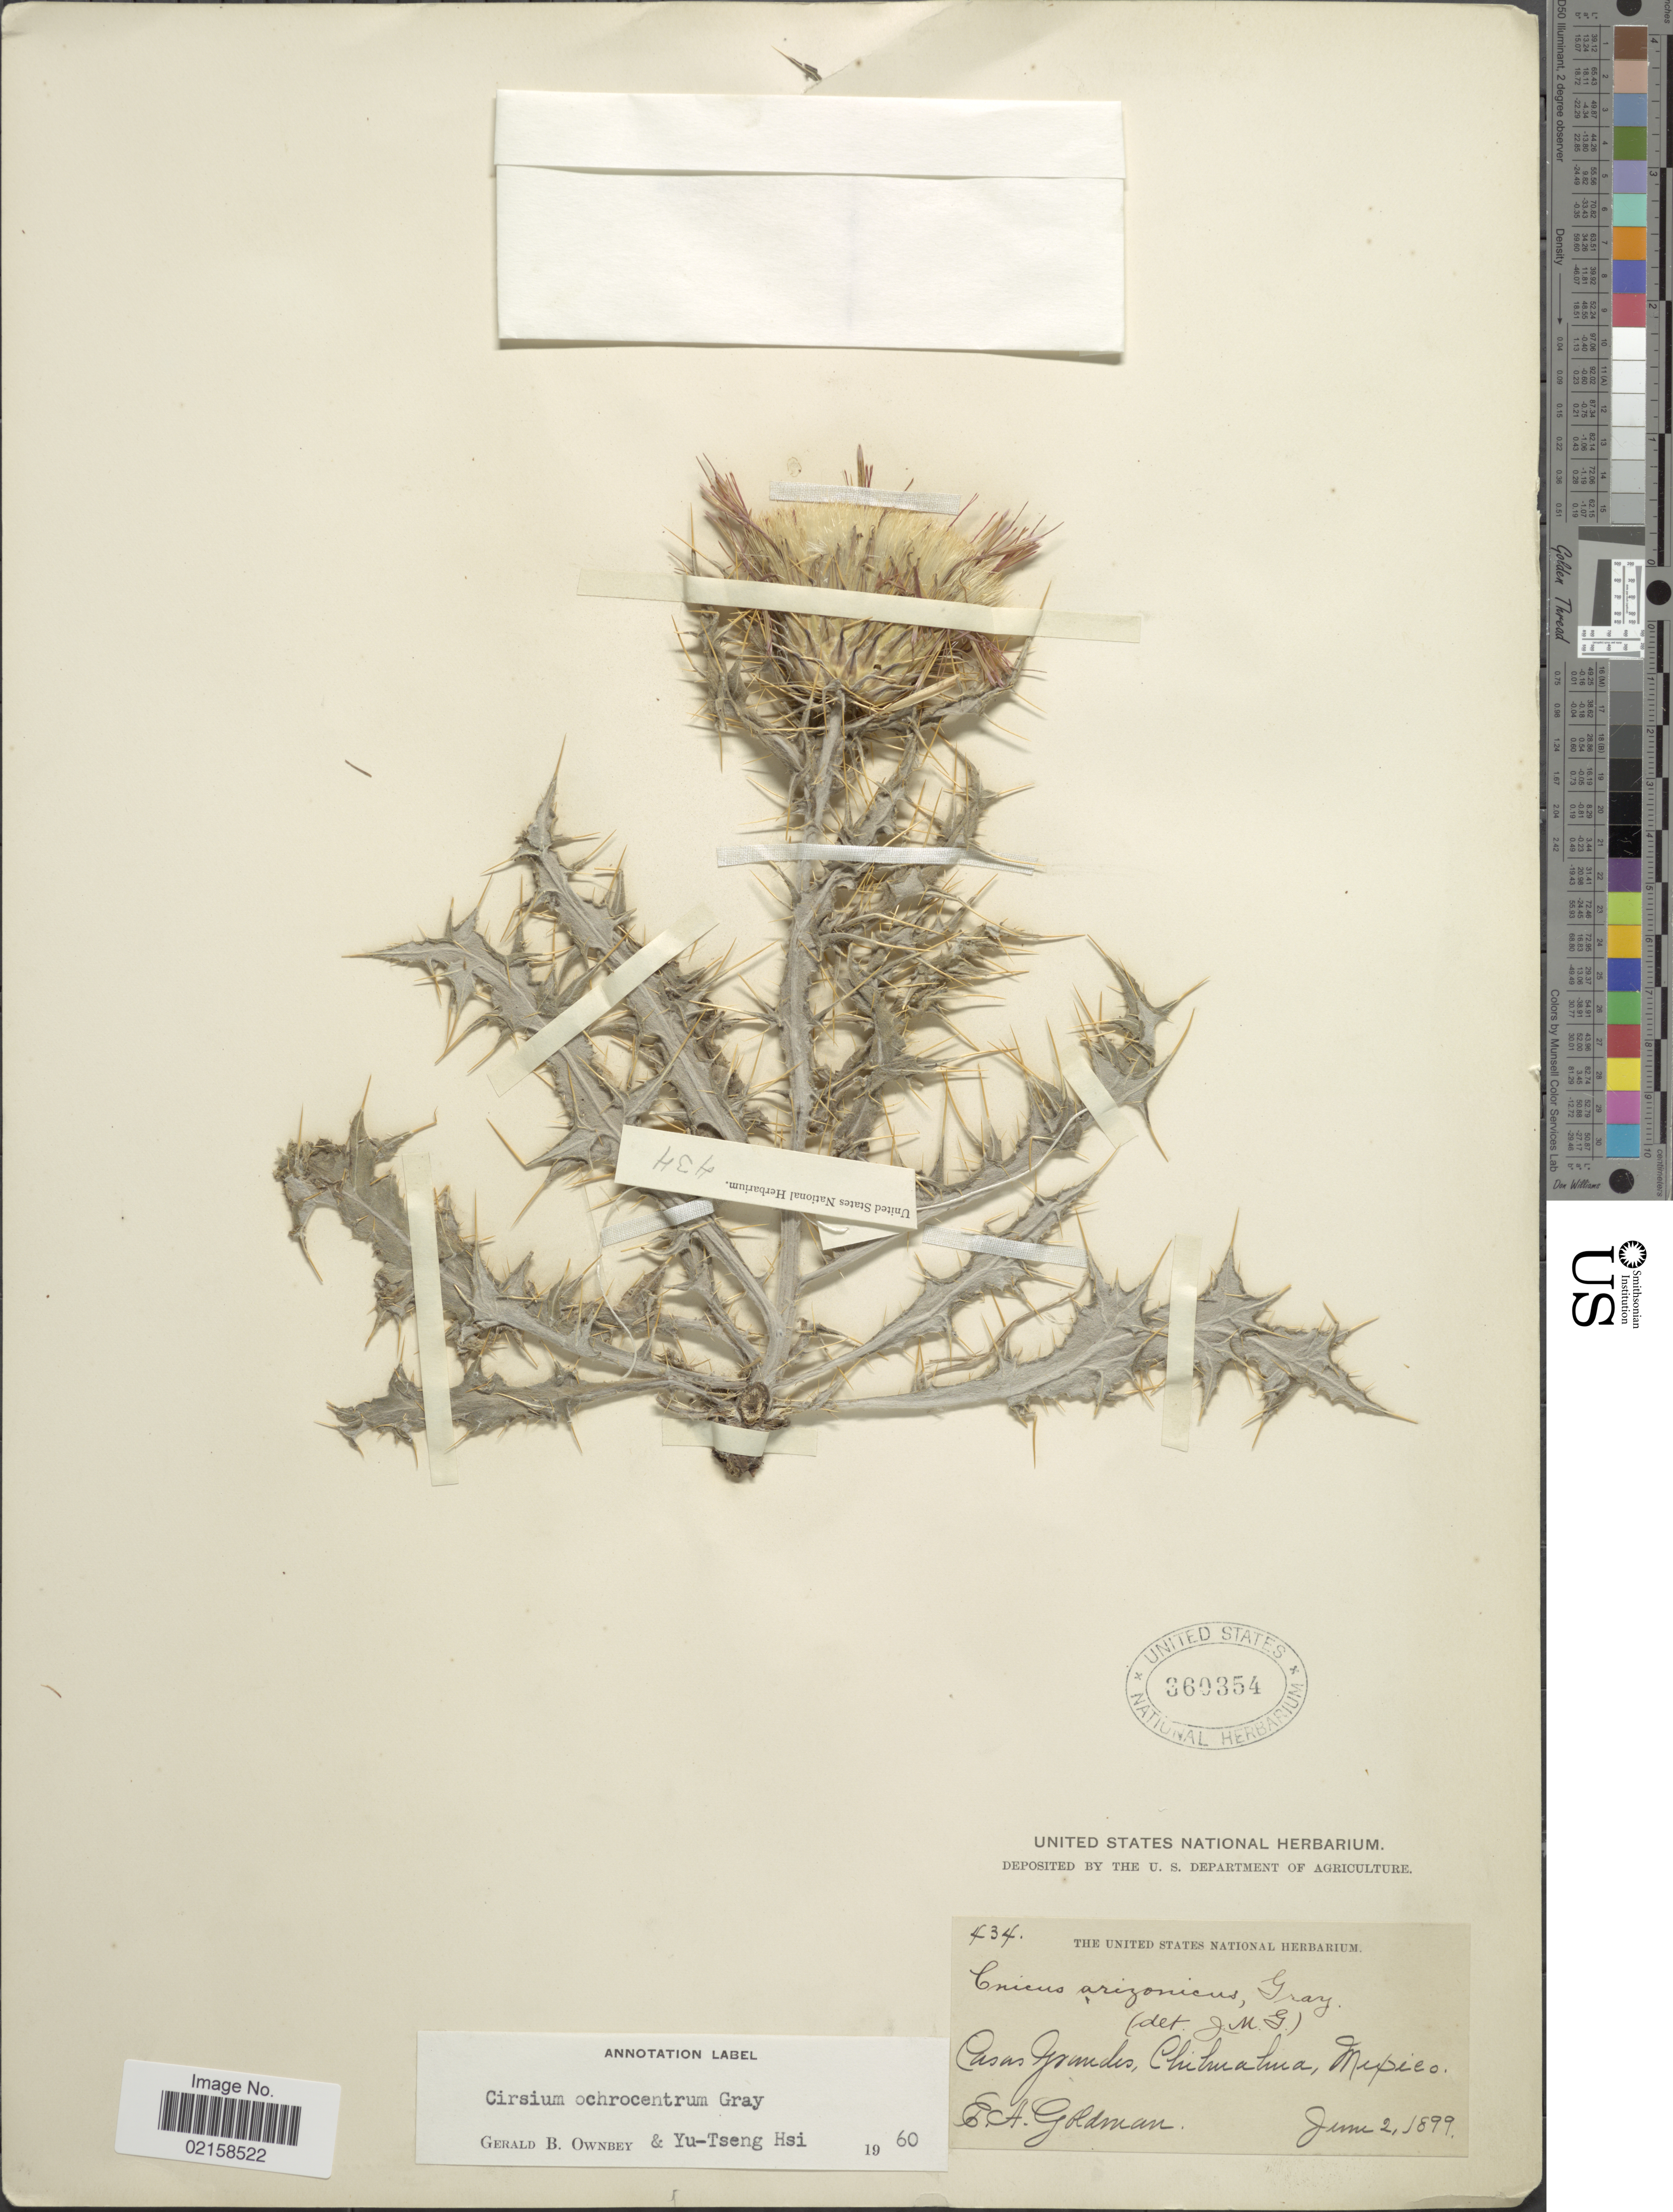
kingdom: Plantae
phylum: Tracheophyta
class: Magnoliopsida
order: Asterales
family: Asteraceae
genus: Cirsium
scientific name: Cirsium ochrocentrum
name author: A. Gray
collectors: E. A. Goldman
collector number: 434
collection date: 1899-06-02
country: Mexico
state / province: Chihuahua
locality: Casas Grandes.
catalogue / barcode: US 360354